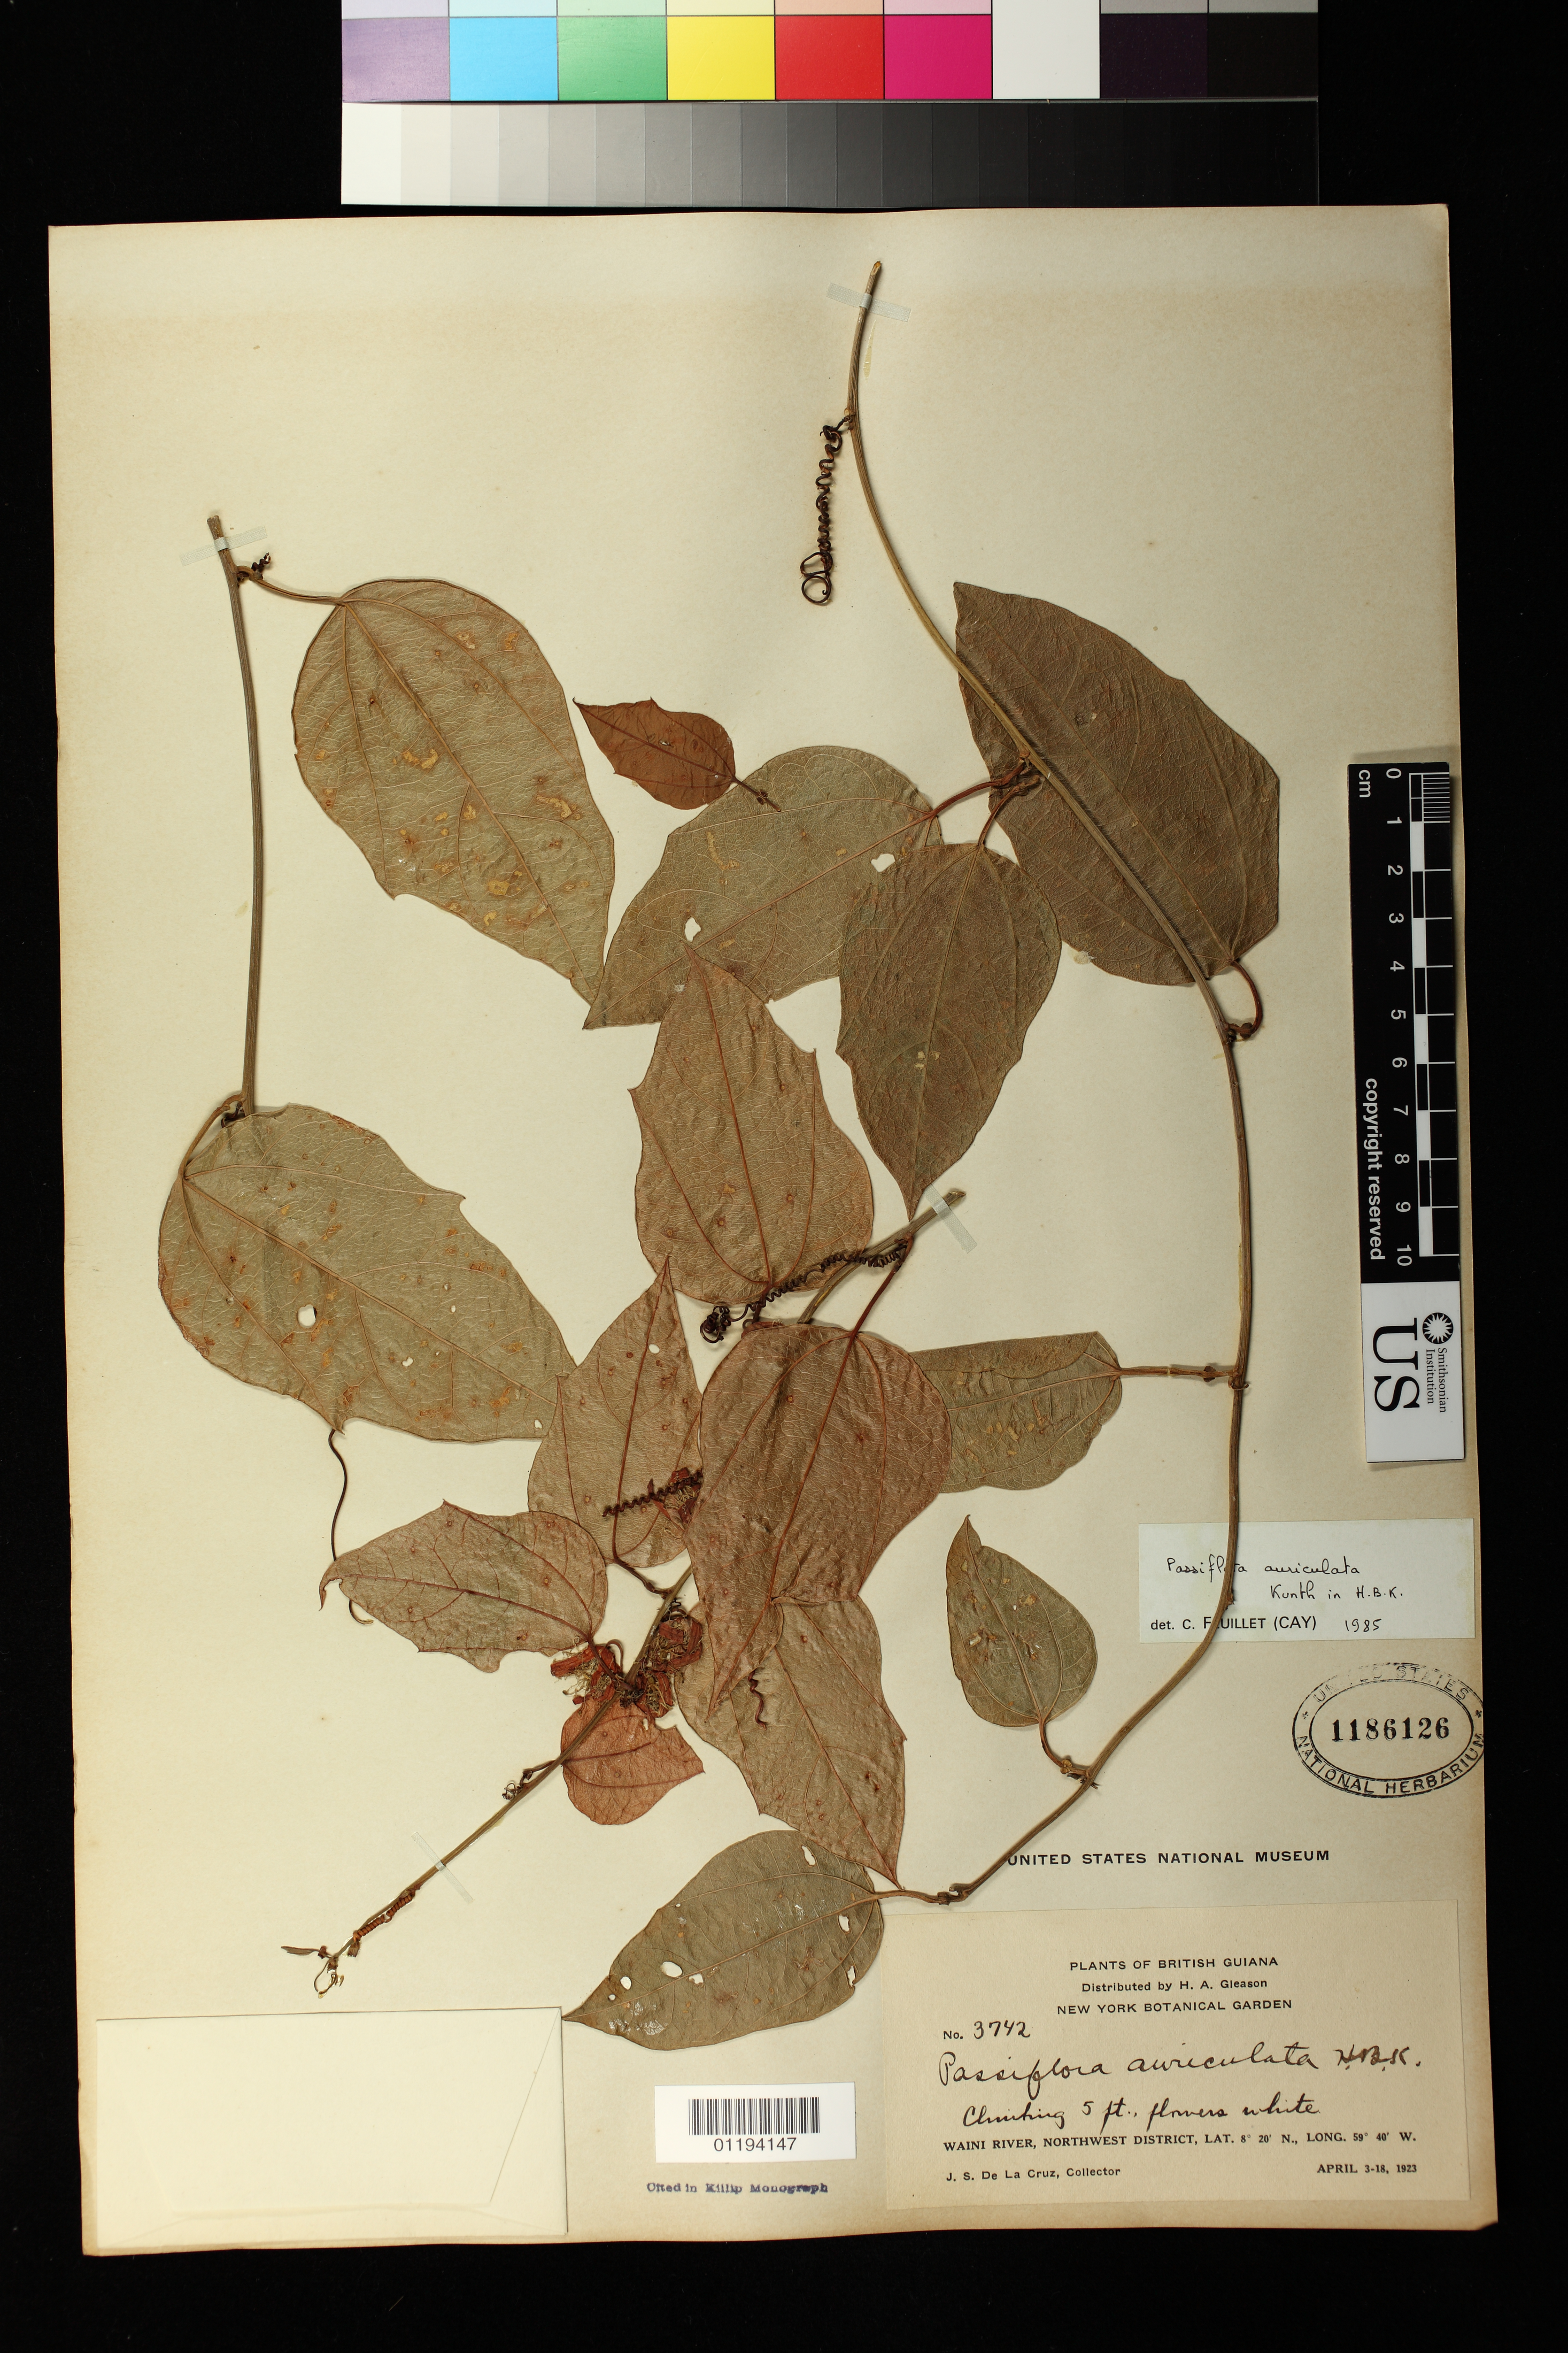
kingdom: Plantae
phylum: Tracheophyta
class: Magnoliopsida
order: Malpighiales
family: Passifloraceae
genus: Passiflora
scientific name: Passiflora auriculata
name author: Kunth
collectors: J. S. de la Cruz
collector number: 3742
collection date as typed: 1923 Apr 03 1923 Apr 18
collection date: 1923-04-03/1923-04-18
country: Guyana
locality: Waini River, Northwest District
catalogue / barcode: US 1186126